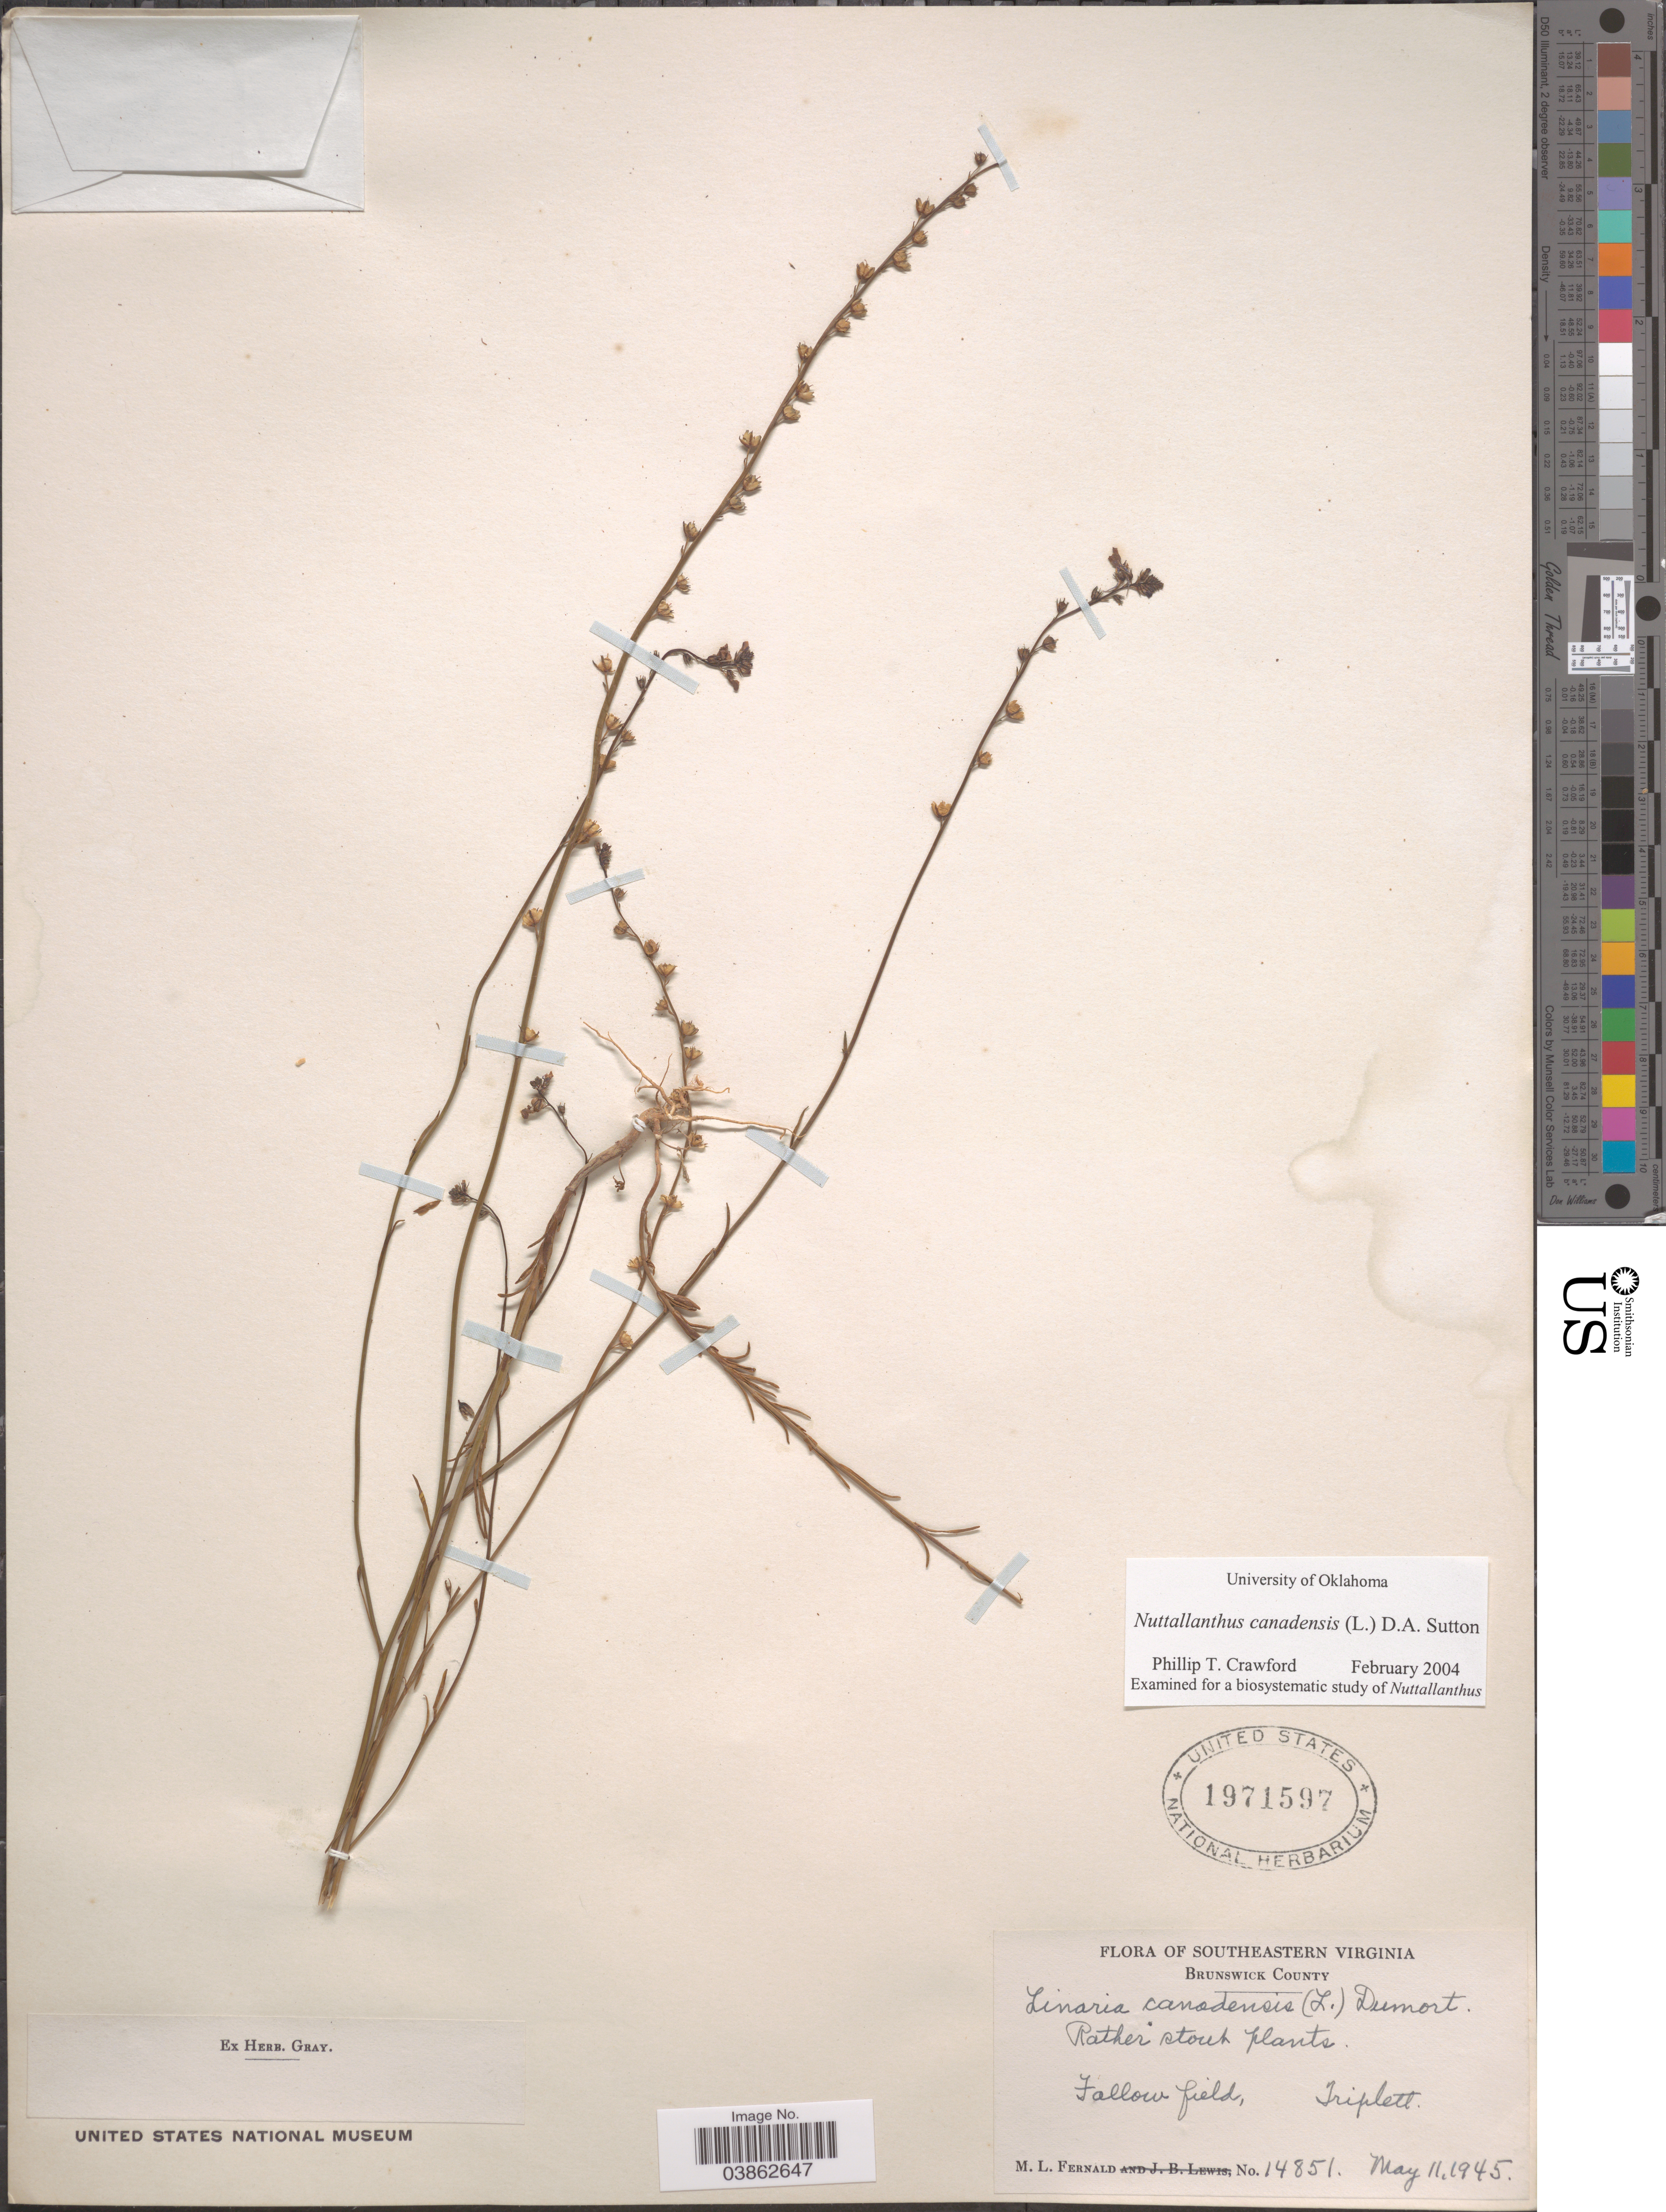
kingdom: Plantae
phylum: Tracheophyta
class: Magnoliopsida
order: Lamiales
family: Plantaginaceae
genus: Linaria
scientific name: Linaria canadensis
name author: (L.) Dum. Cours.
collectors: M. L. Fernald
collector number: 14851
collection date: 1945-05-11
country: United States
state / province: Virginia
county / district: Brunswick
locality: Southeastern Virginia. Brunswick County. Fallow field, Triplett.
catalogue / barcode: US 1971597